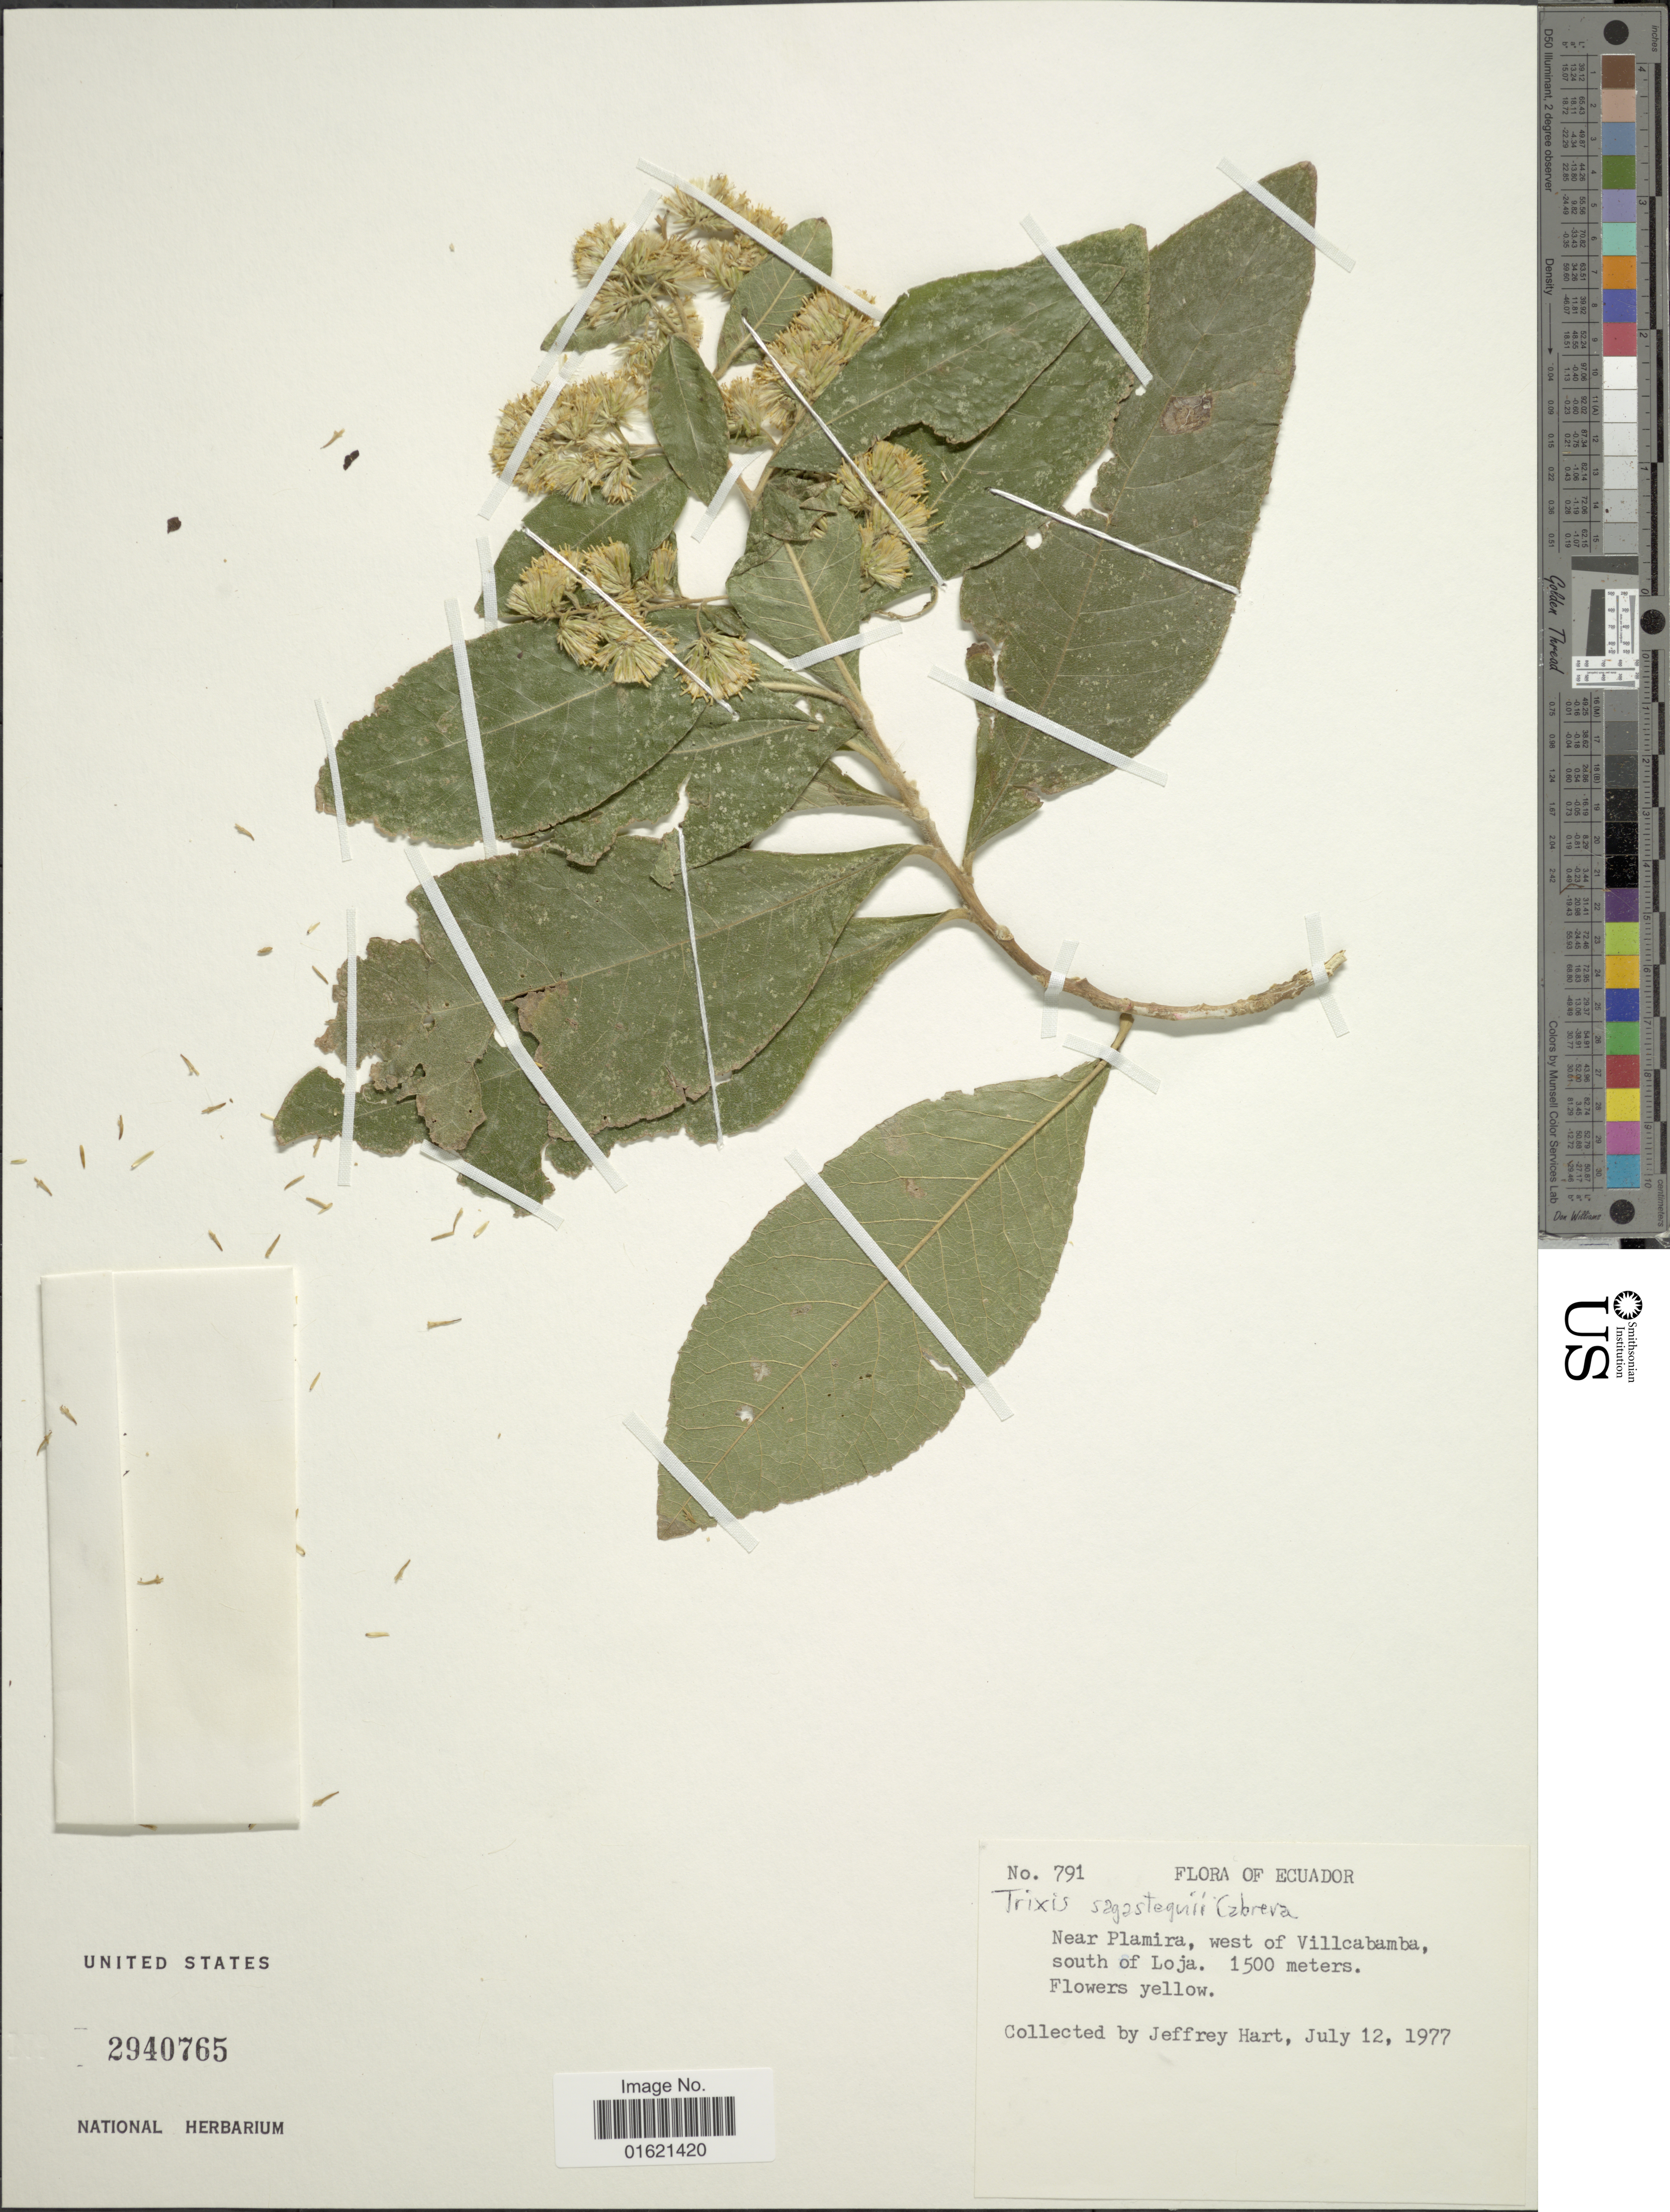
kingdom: Plantae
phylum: Tracheophyta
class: Magnoliopsida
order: Asterales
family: Asteraceae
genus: Trixis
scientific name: Trixis sagastequii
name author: Cabrera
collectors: J. A. Hart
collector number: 791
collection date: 1977-07-12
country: Ecuador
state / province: Loja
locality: Near Plamira, west of Villcabamba, south of Loja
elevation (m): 1500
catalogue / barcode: US 2940765